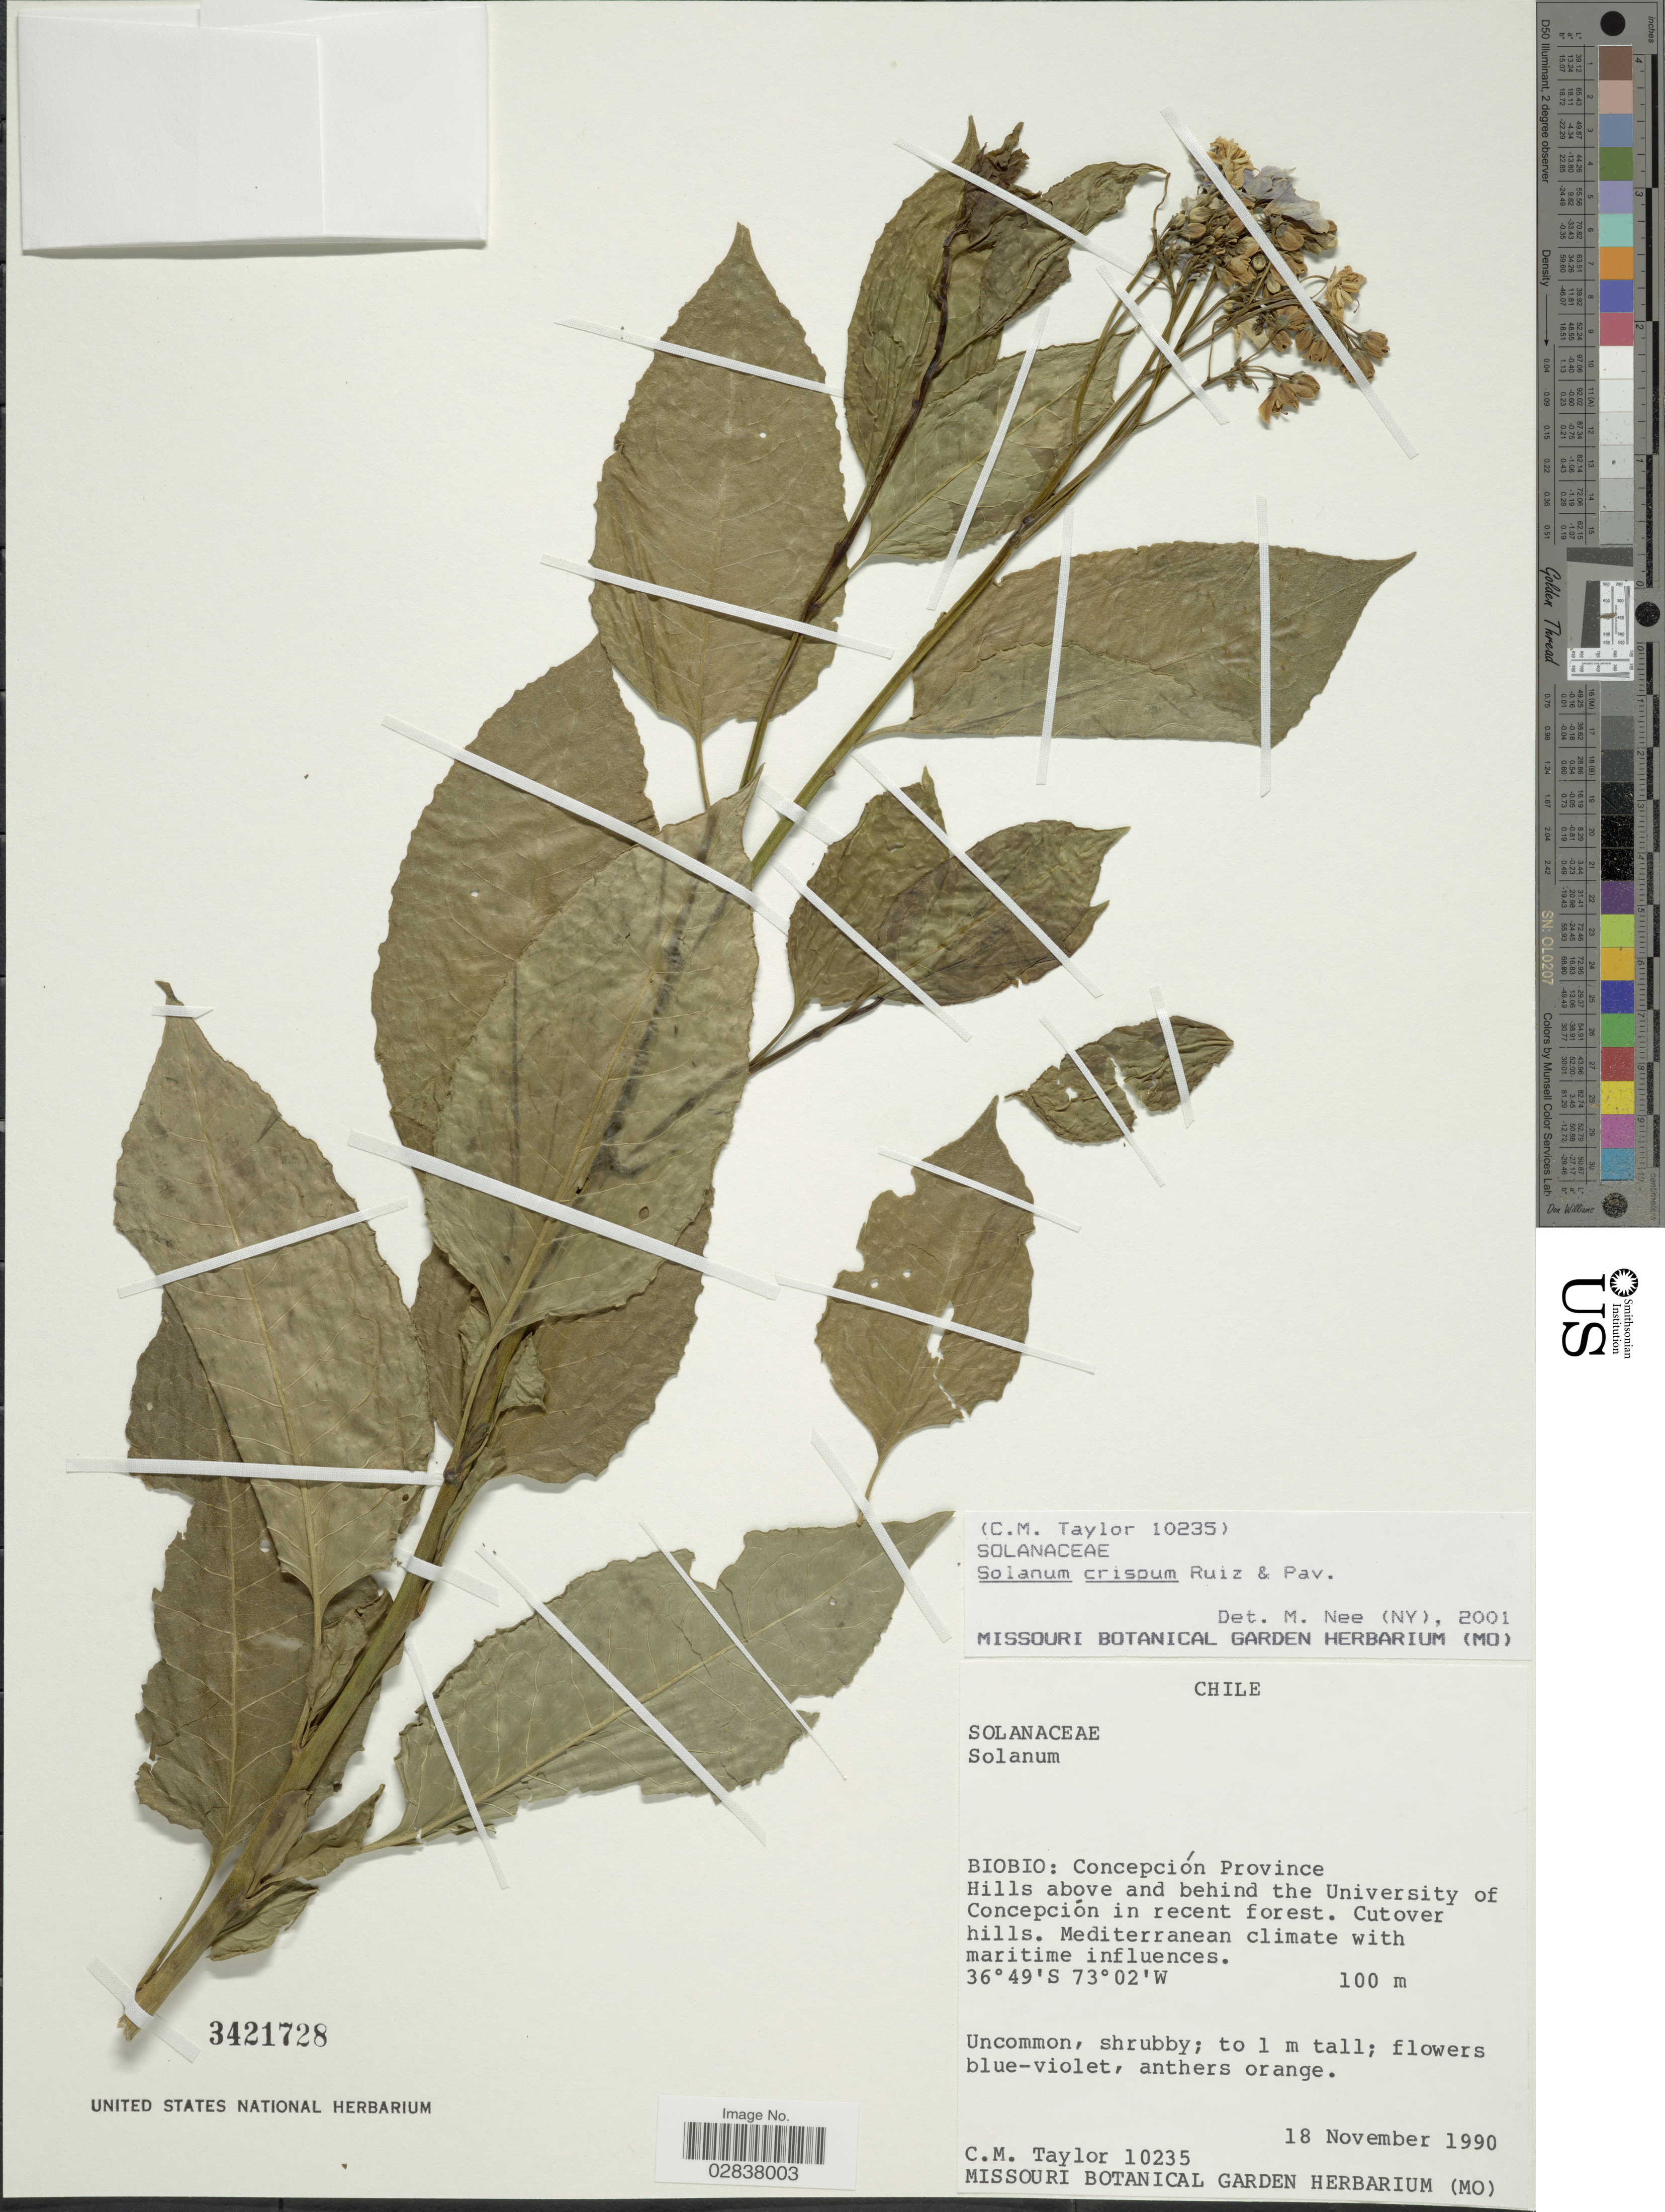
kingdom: Plantae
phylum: Tracheophyta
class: Magnoliopsida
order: Solanales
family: Solanaceae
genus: Solanum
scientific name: Solanum crispum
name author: Ruiz & Pav.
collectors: C. M. Taylor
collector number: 10235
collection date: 1990-11-18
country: Chile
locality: Biobio, Concepción Province, Hills above and behind the University of Concepción in recent forest.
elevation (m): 100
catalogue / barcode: US 3421728